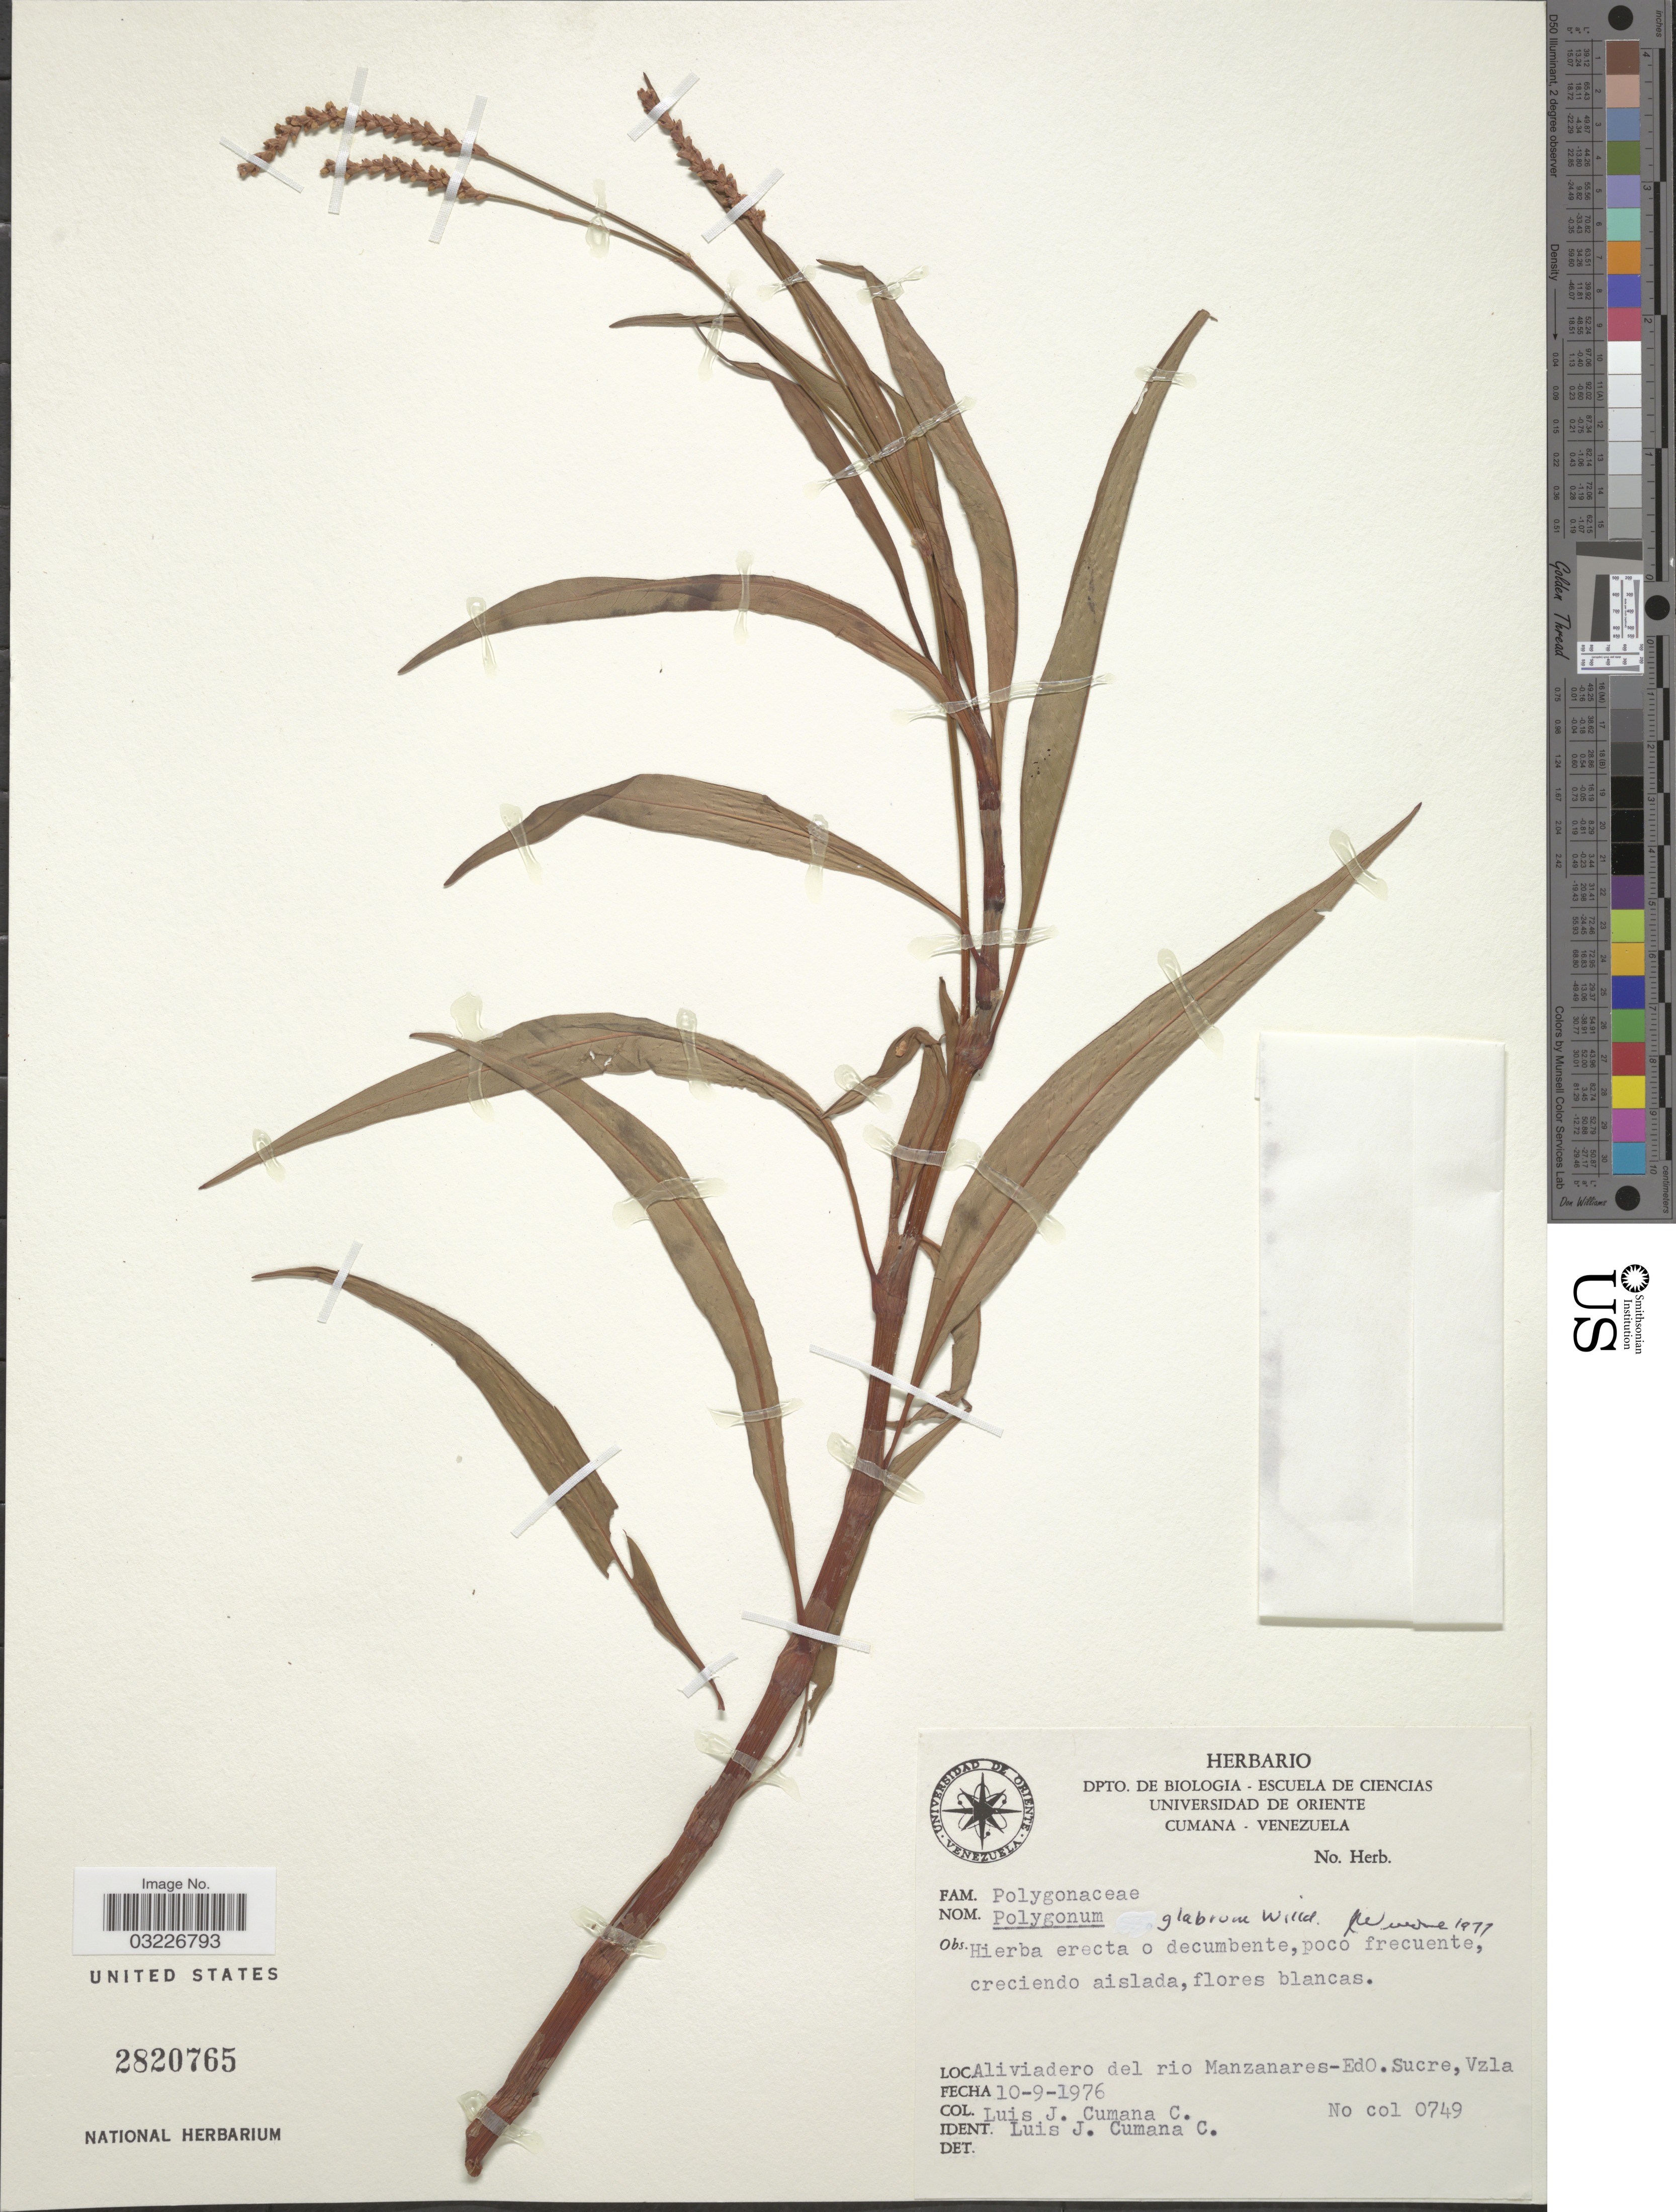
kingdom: Plantae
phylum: Tracheophyta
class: Magnoliopsida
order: Caryophyllales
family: Polygonaceae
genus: Polygonum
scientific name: Polygonum glabrum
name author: Willd.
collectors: L. J. Cumaná C.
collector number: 0749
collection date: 1976-09-10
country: Venezuela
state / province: Sucre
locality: Aliviadero del rio Manzanares.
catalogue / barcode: US 2820765